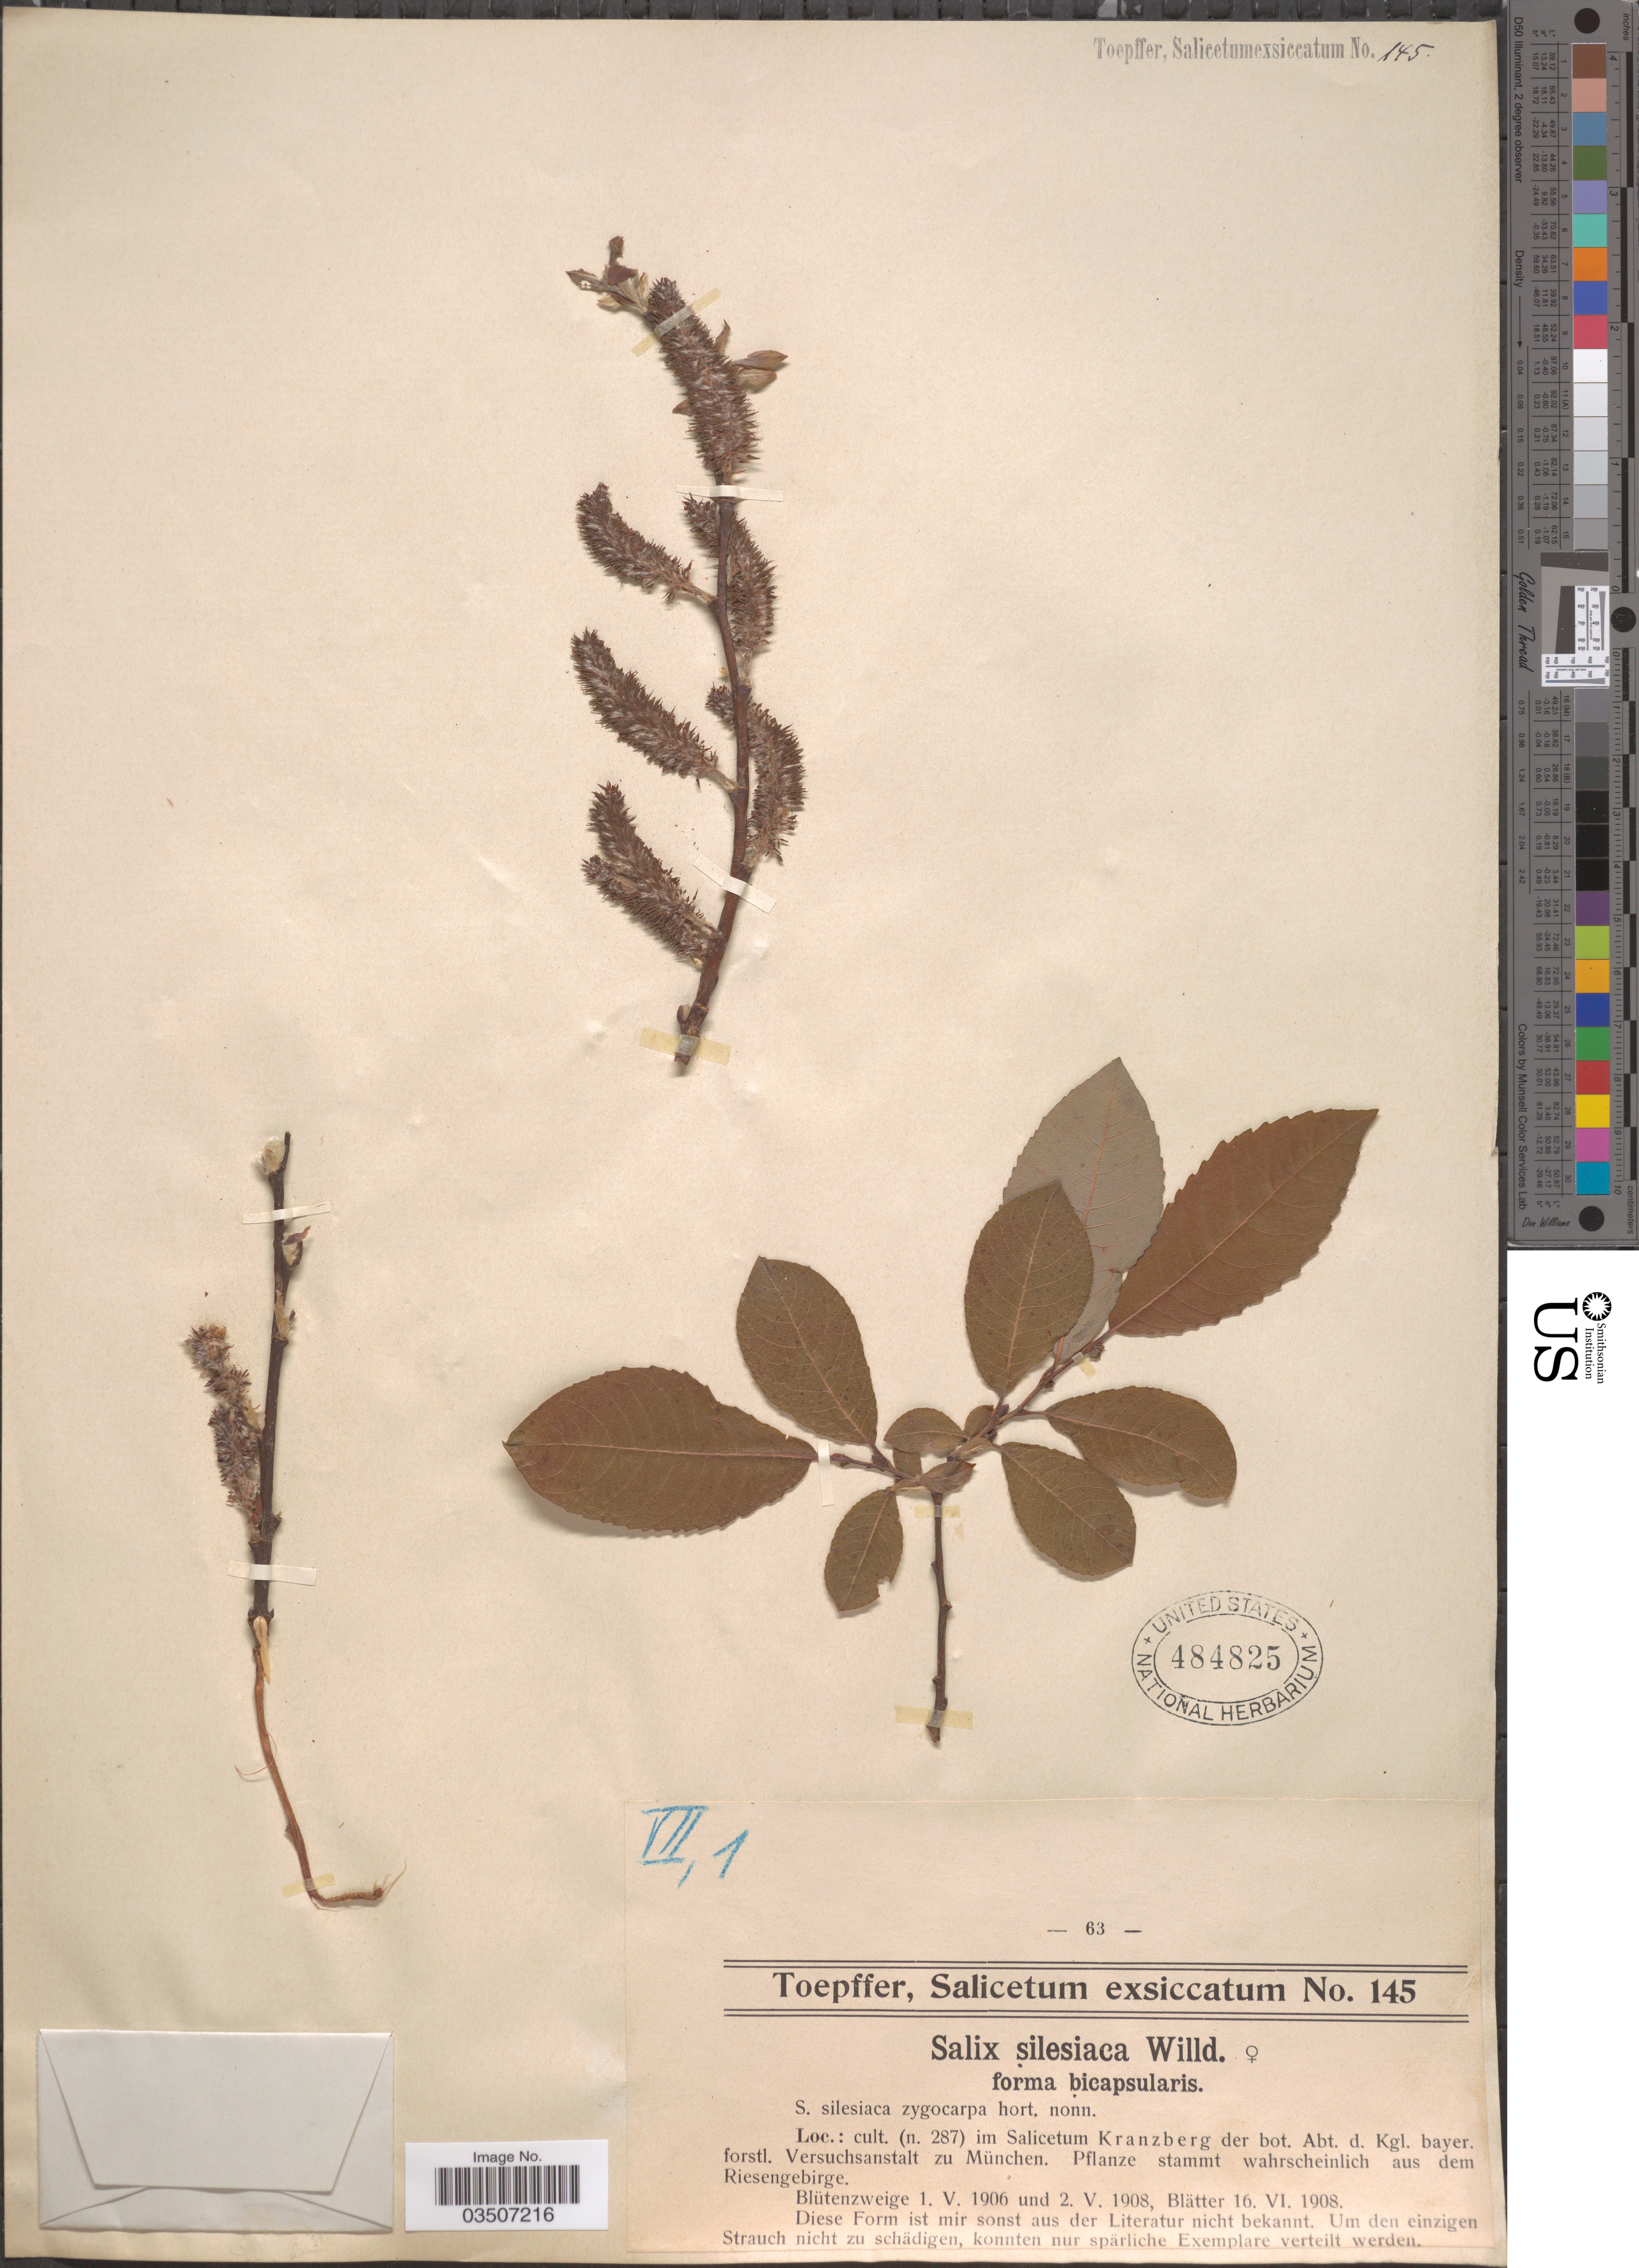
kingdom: Plantae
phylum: Tracheophyta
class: Magnoliopsida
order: Malpighiales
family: Salicaceae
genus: Salix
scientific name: Salix silesiaca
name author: Willd.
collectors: A. Toepffer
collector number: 145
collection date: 1906-05-01/1908-06-16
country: Germany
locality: Cult. (n. 287) im Salicetum Kranzberg der bot. Abt. d. Kgl. bayer. forstl. Versuchsanstalt zu München. Pflanze stammt wahrscheinlich aus dem Riesengebirge.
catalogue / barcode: US 484825